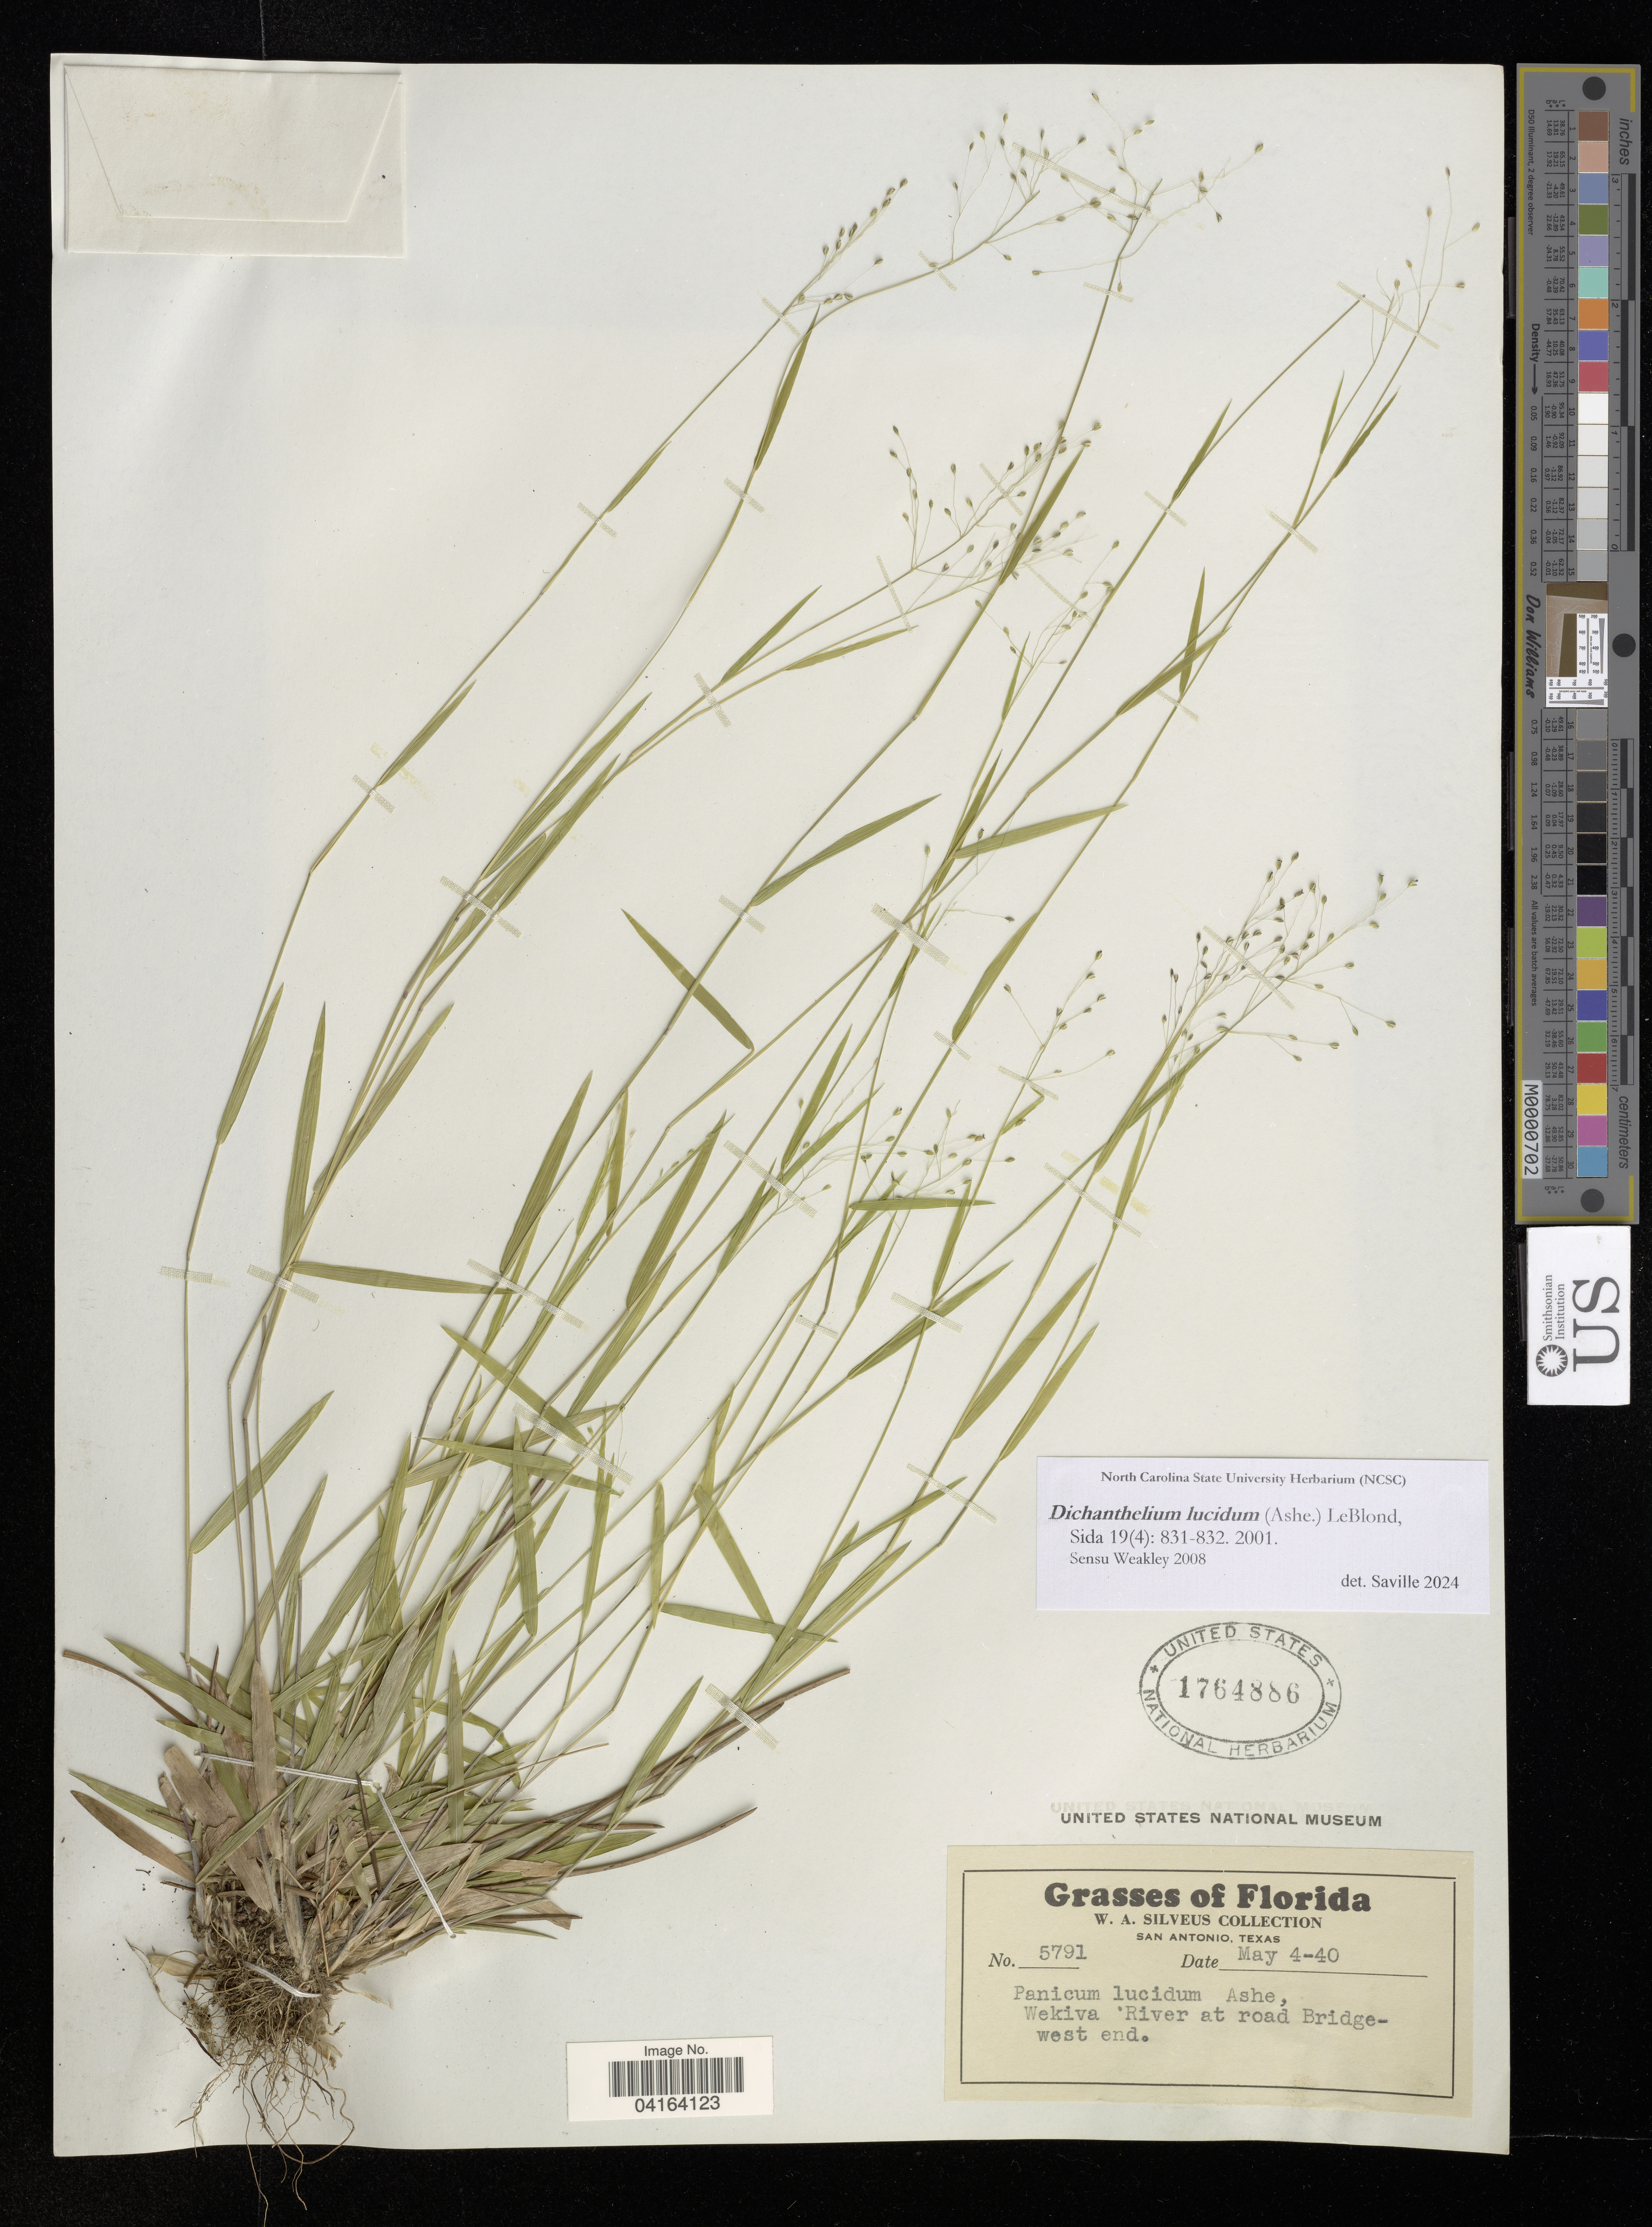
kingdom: Plantae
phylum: Tracheophyta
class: Liliopsida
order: Poales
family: Poaceae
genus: Dichanthelium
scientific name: Dichanthelium lucidum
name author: (Ashe) LeBlond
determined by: Saville, A. C., (NCSC), North Carolina State University (UNITED STATES)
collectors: W. Silveus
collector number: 5791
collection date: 1940-05-04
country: United States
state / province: Florida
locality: Wekiva River at road Bridge-west end.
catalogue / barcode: US 1764886